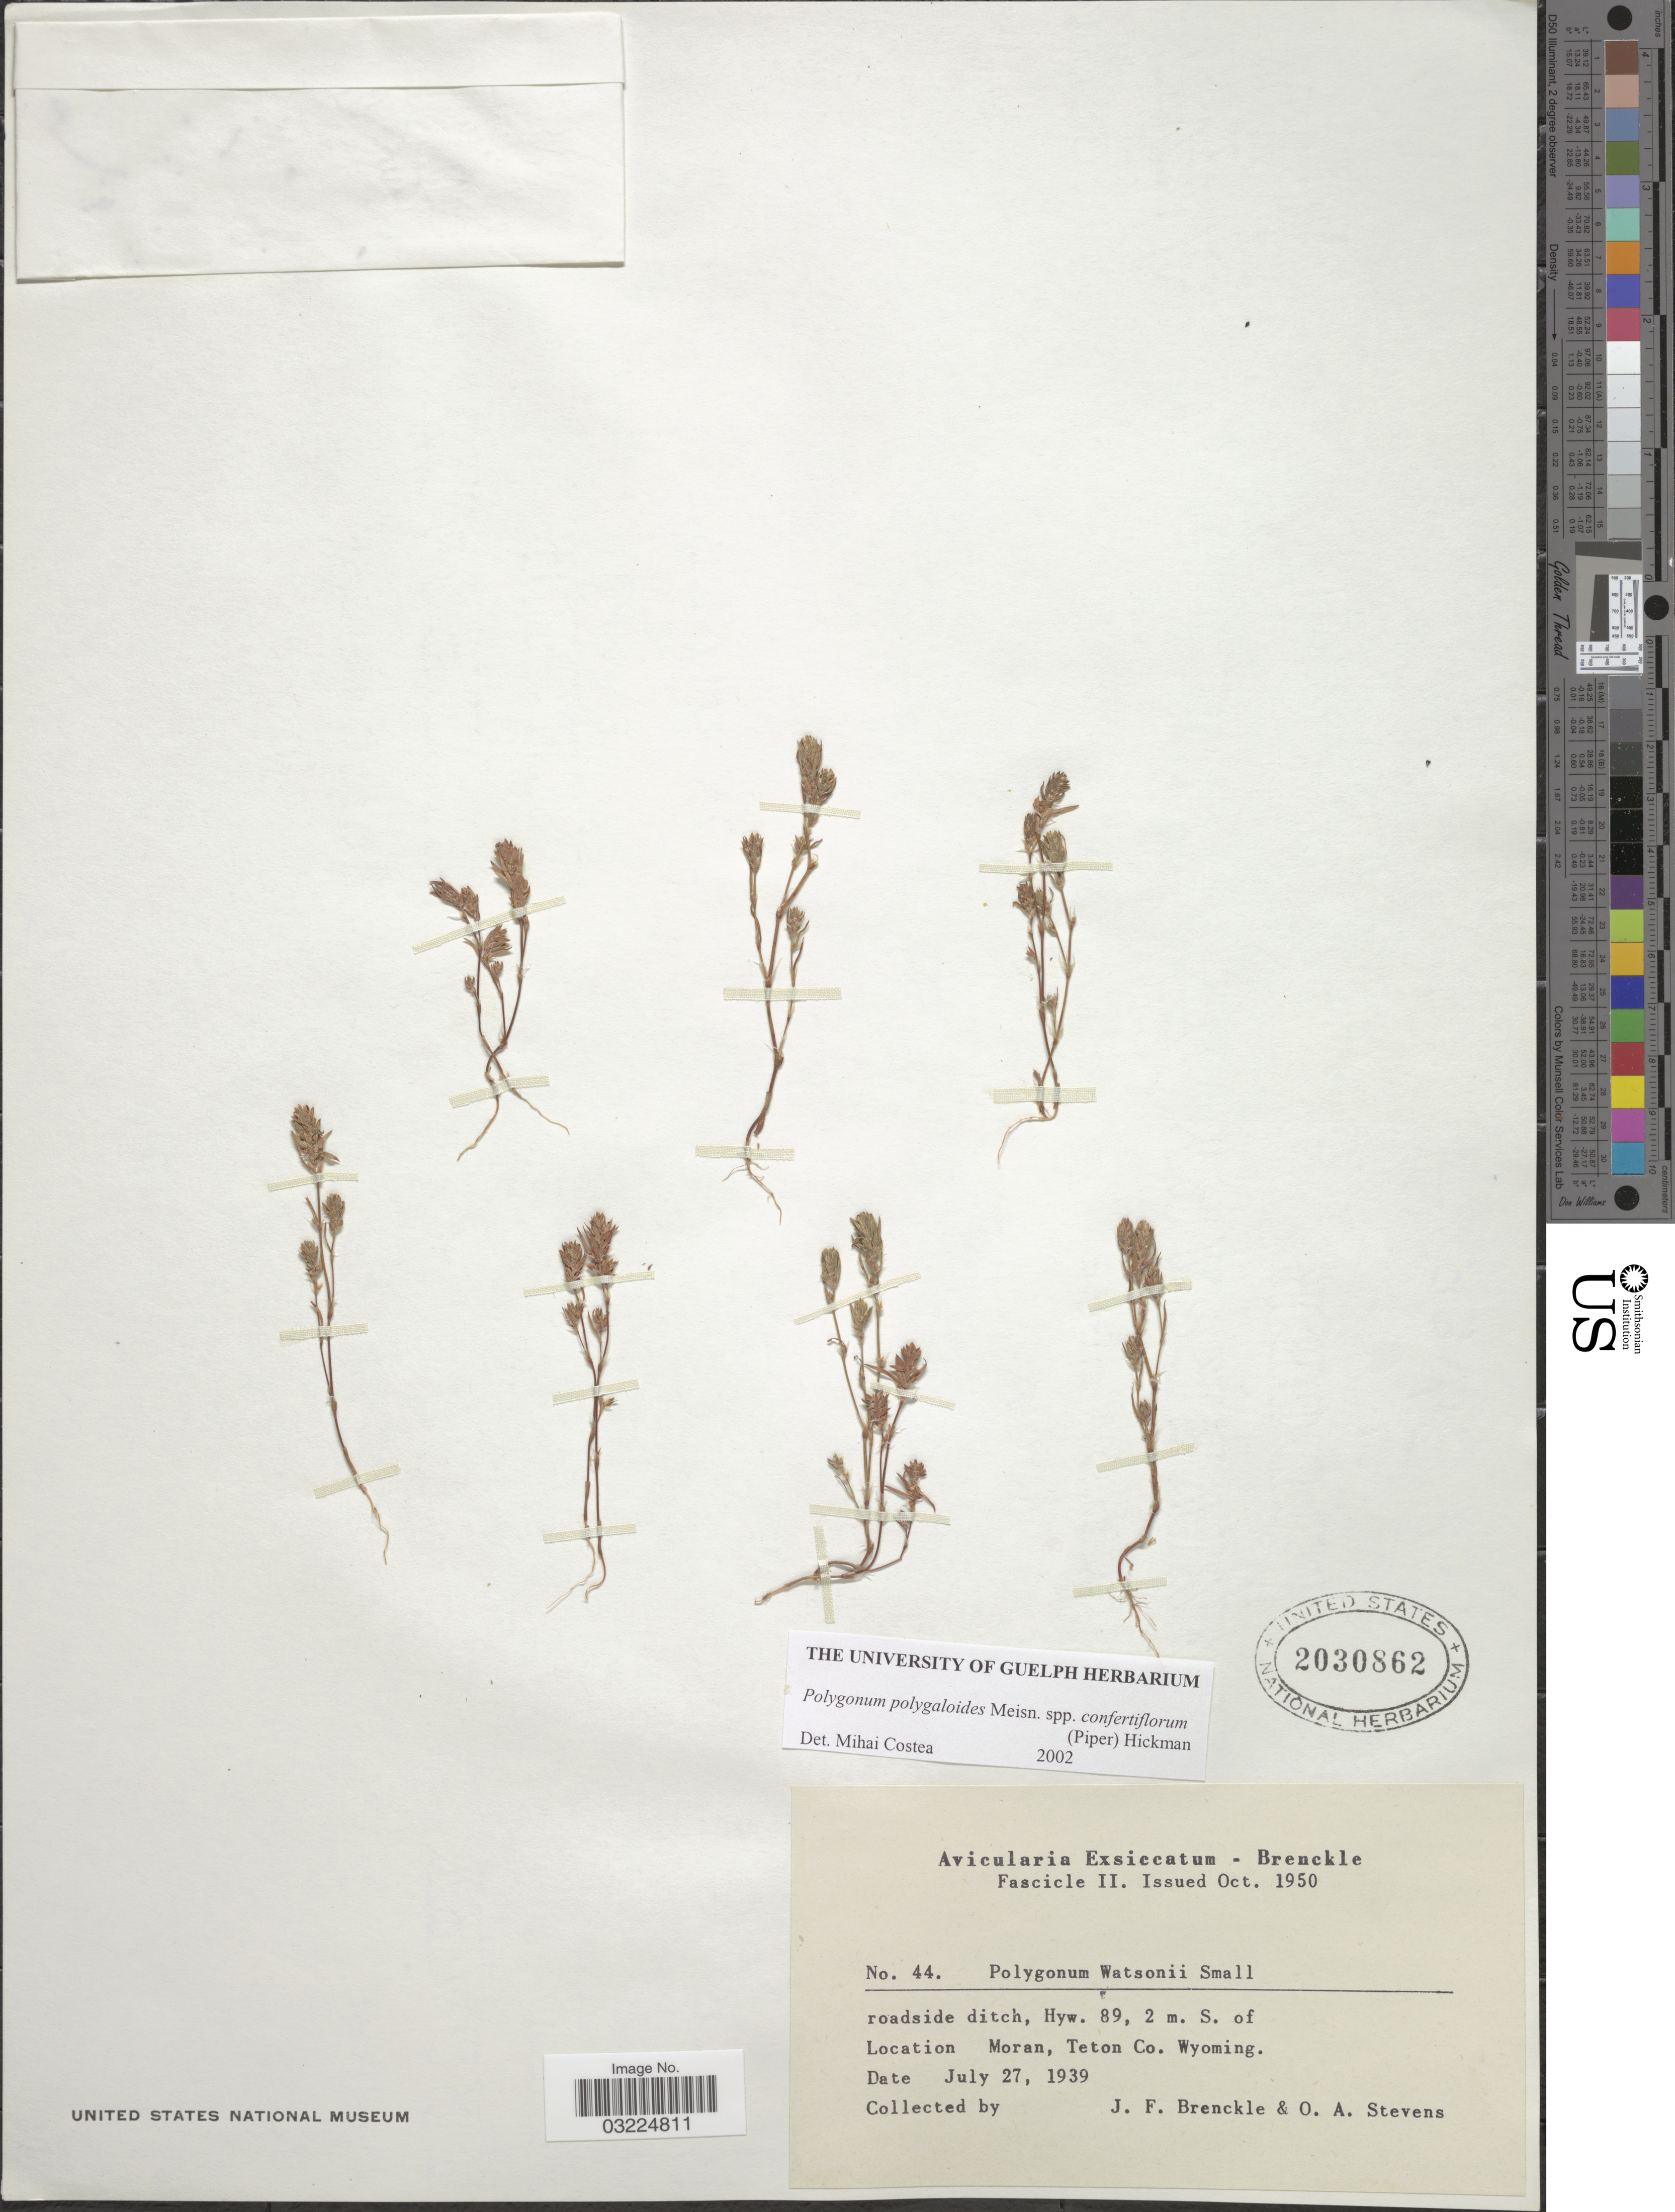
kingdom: Plantae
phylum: Tracheophyta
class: Magnoliopsida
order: Caryophyllales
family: Polygonaceae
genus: Polygonum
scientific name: Polygonum polygaloides subsp. confertiflorum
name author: (Nutt. ex Piper) Hickman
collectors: J. Brenckle & O. A. Stevens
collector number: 44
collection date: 1939-07-27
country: United States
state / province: Wyoming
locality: Hwy. 89, 2 m. S. of Moran, Teton Co.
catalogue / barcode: US 2030862